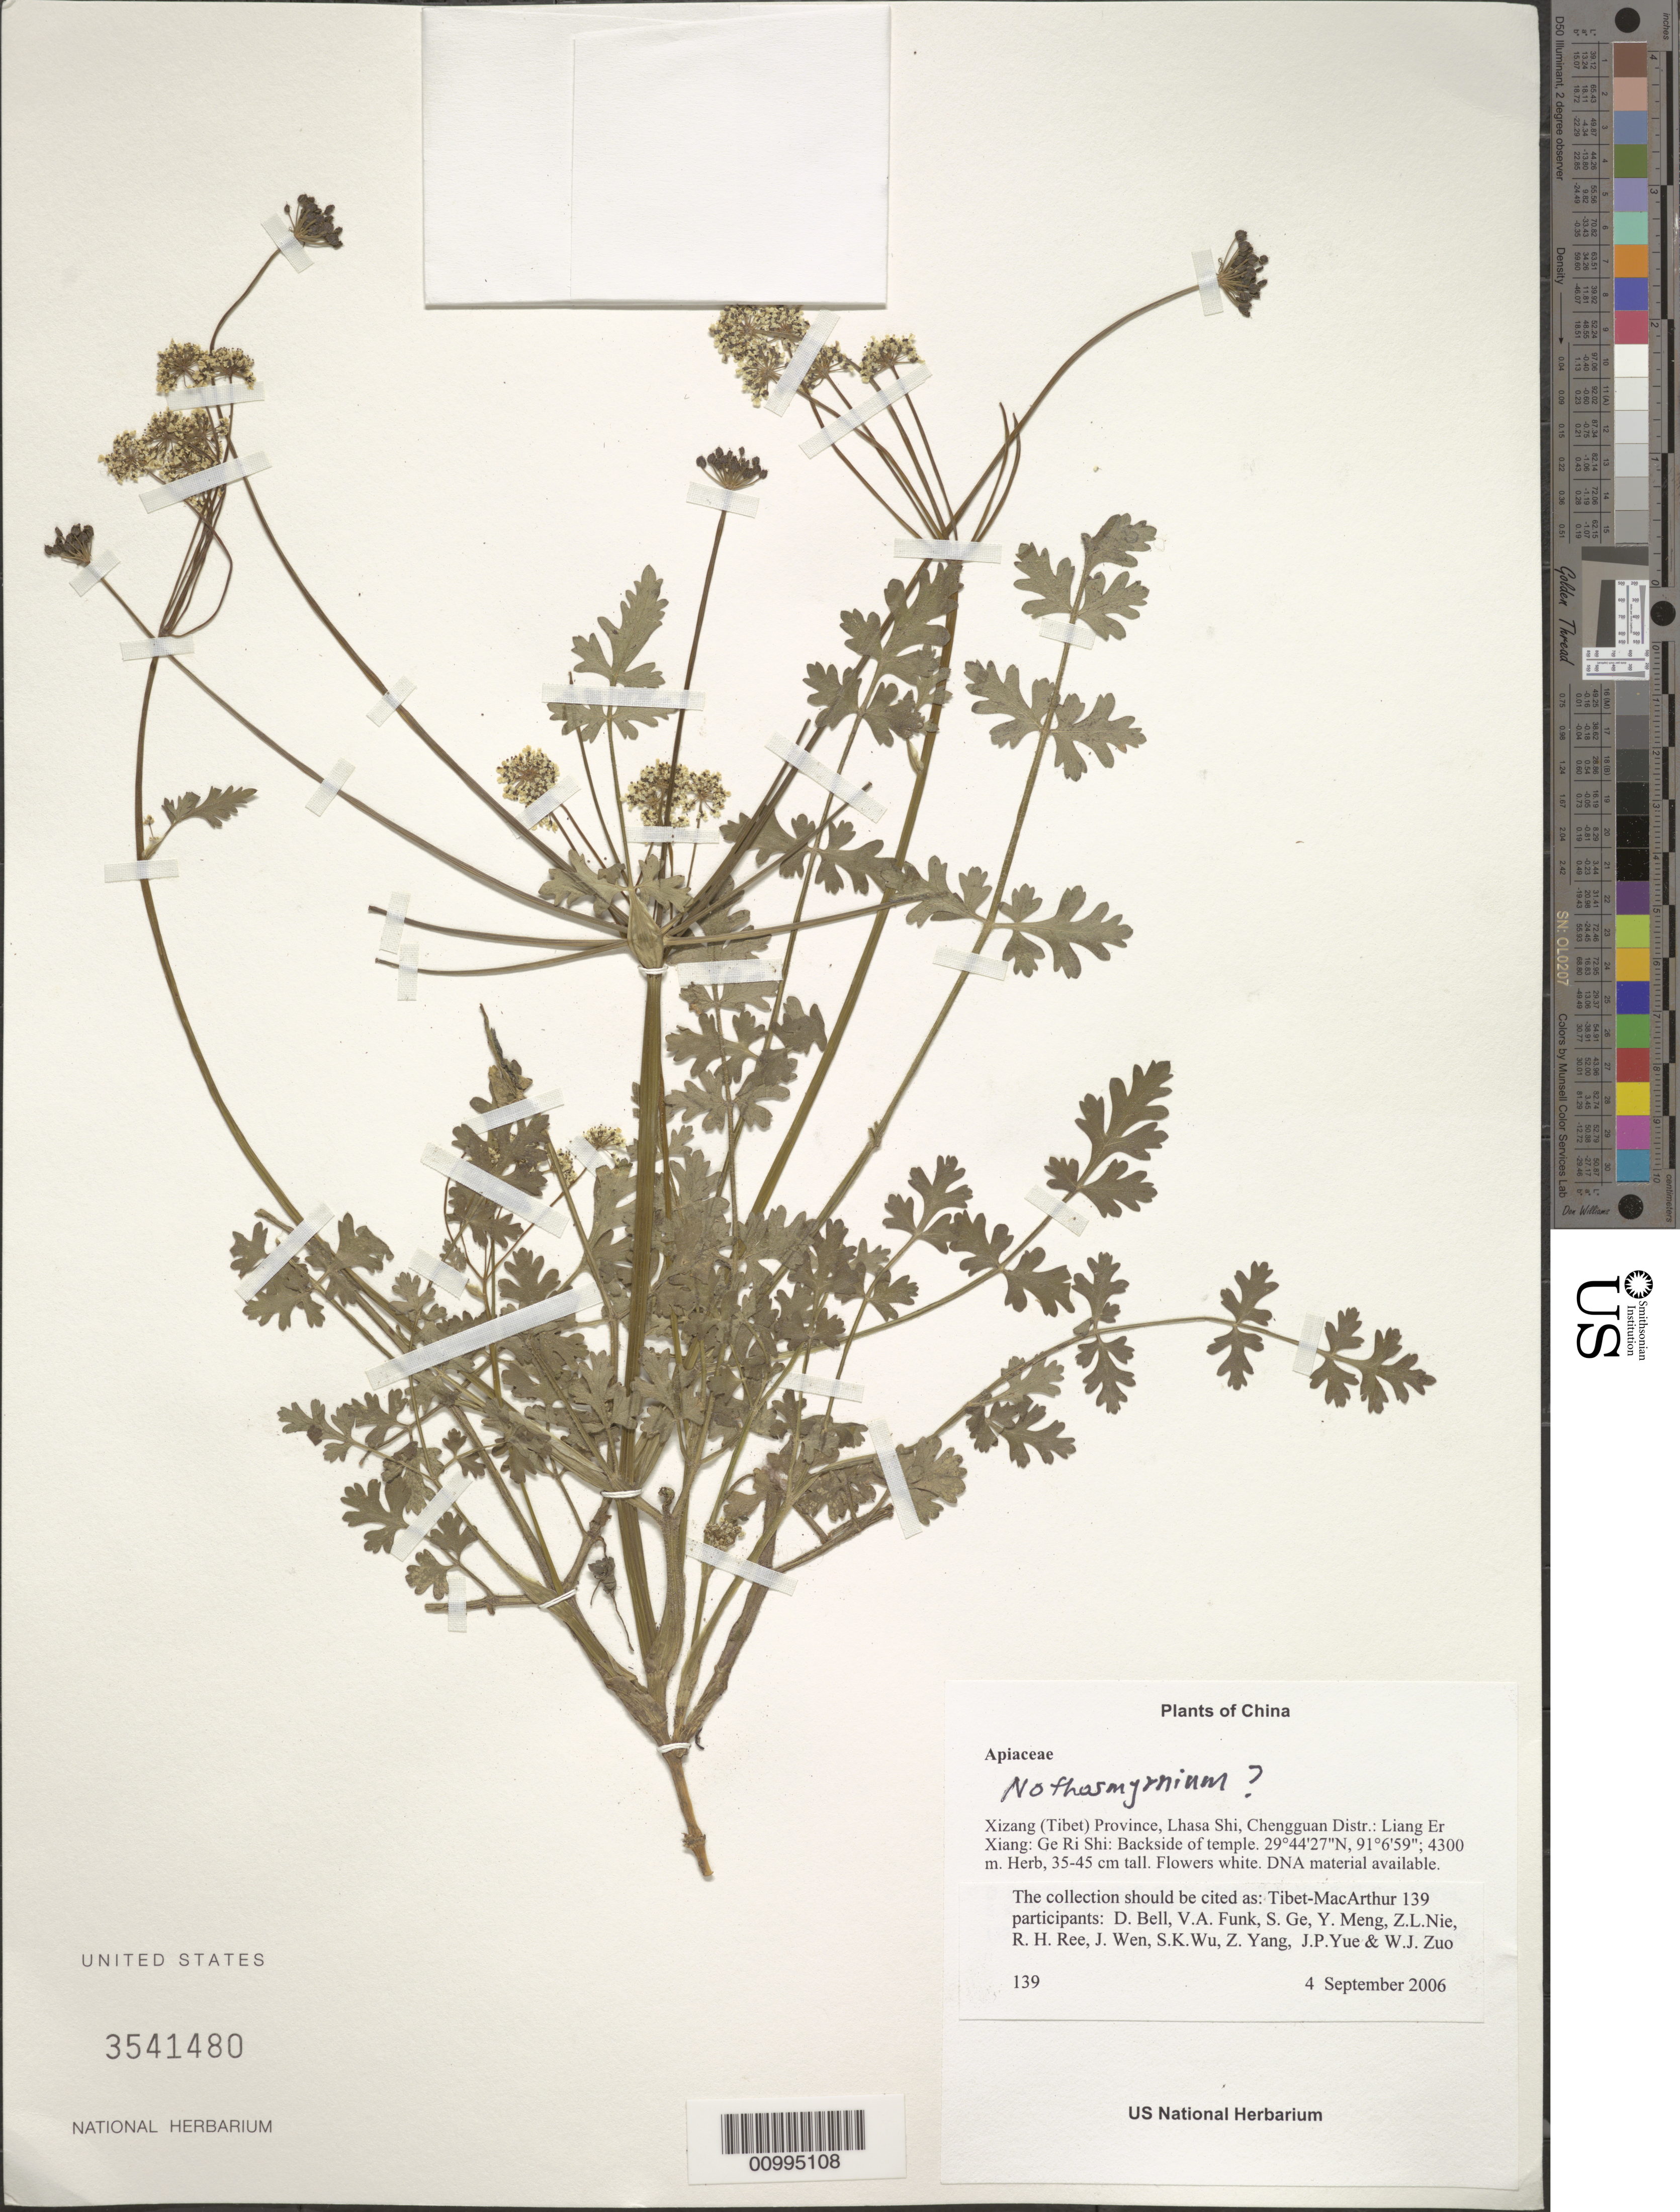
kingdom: Plantae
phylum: Tracheophyta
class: Magnoliopsida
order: Apiales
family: Apiaceae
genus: Nothosmyrnium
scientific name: Nothosmyrnium sp.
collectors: Tibet-MacArthur, D. A. Bell, V. Funk, S. Ge, Y. Meng, Z. Nie, R. Ree, J. Wen, S. K. Wu, Z. Yang, J. Yue & W. Zuo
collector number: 139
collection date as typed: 04 Sep 2006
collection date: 2006-09-04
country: China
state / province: Xizang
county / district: Lhasa Shi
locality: Chengguan Distr.: Liang Er Xiang: Ge Ri Shi. Backside of temple.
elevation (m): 4300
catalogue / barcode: US 3541480